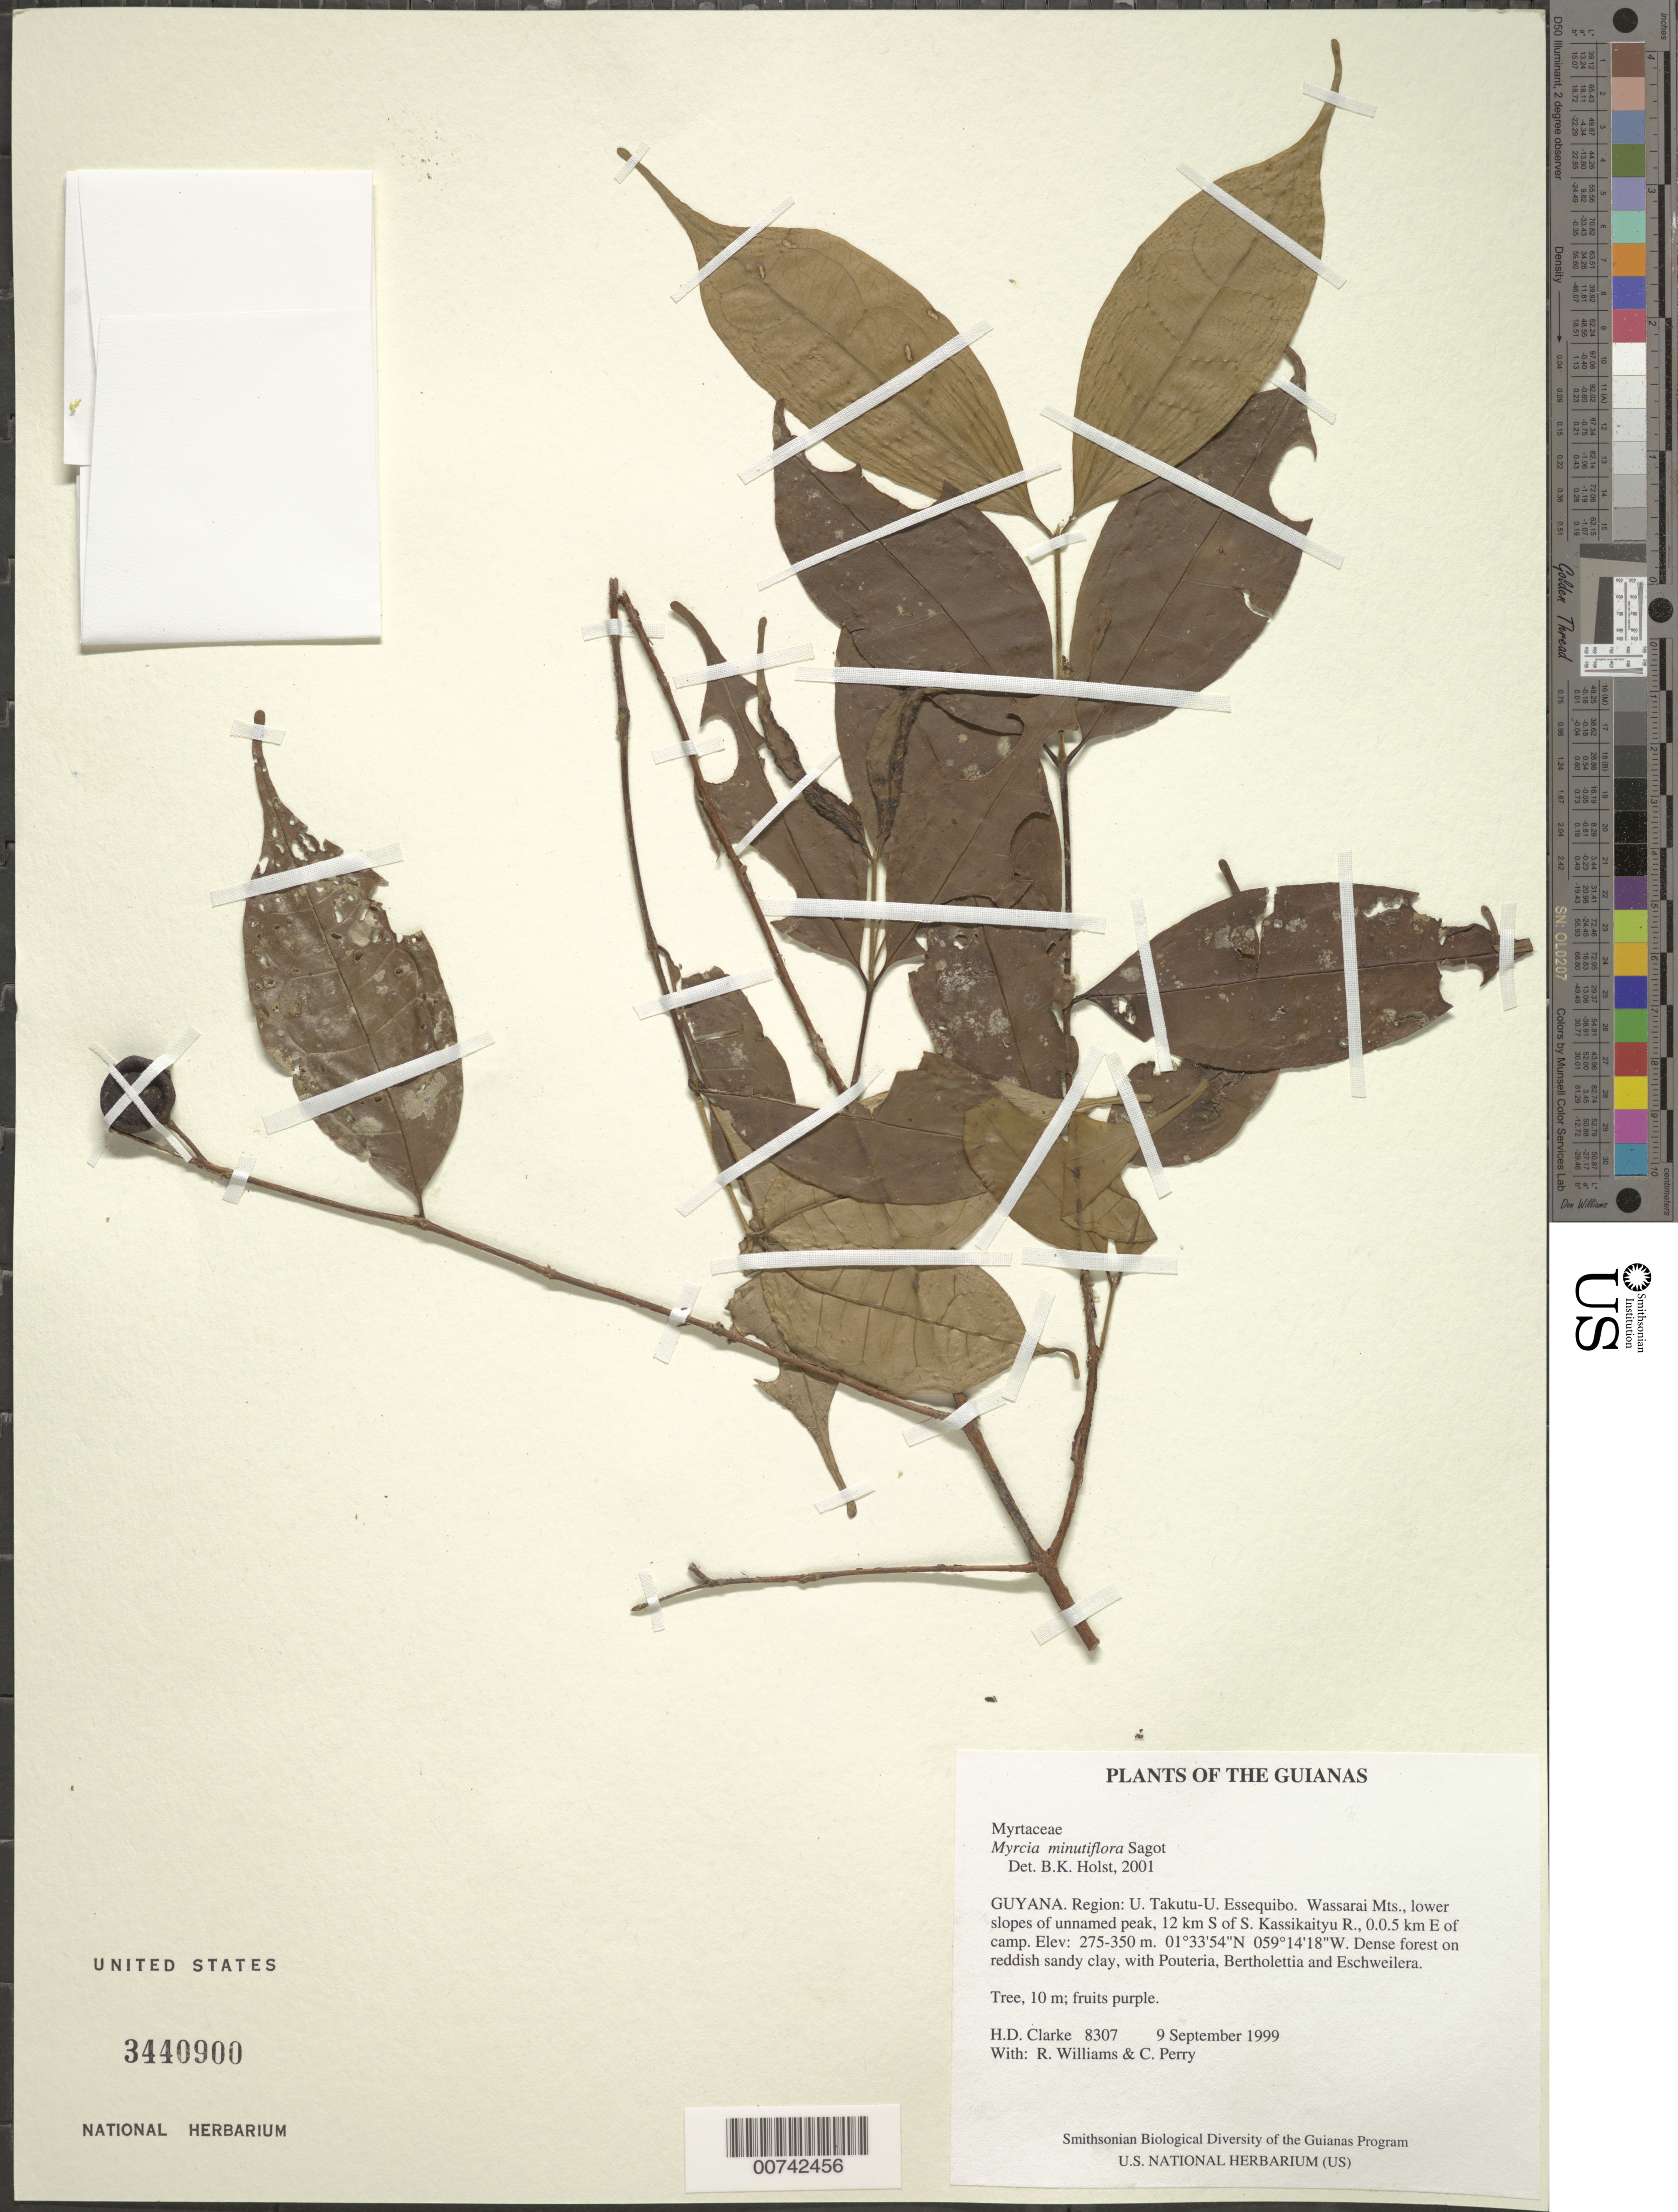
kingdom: Plantae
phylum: Tracheophyta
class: Magnoliopsida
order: Myrtales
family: Myrtaceae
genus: Myrcia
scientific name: Myrcia minutiflora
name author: Sagot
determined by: Holst, Bruce K.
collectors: H. D. Clarke, R. Williams & C. Perry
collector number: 8307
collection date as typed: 9 September 1999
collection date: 1999-09-09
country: Guyana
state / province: U. Takutu-U. Essequibo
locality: Wassarai Mts., lower slopes of unnamed peak, 12 km S of S. Kassikaityu R., 0.0.5 km E of camp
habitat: Dense forest on reddish sandy clay, with Pouteria, Bertholettia and Eschweilera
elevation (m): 275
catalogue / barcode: US 3440900